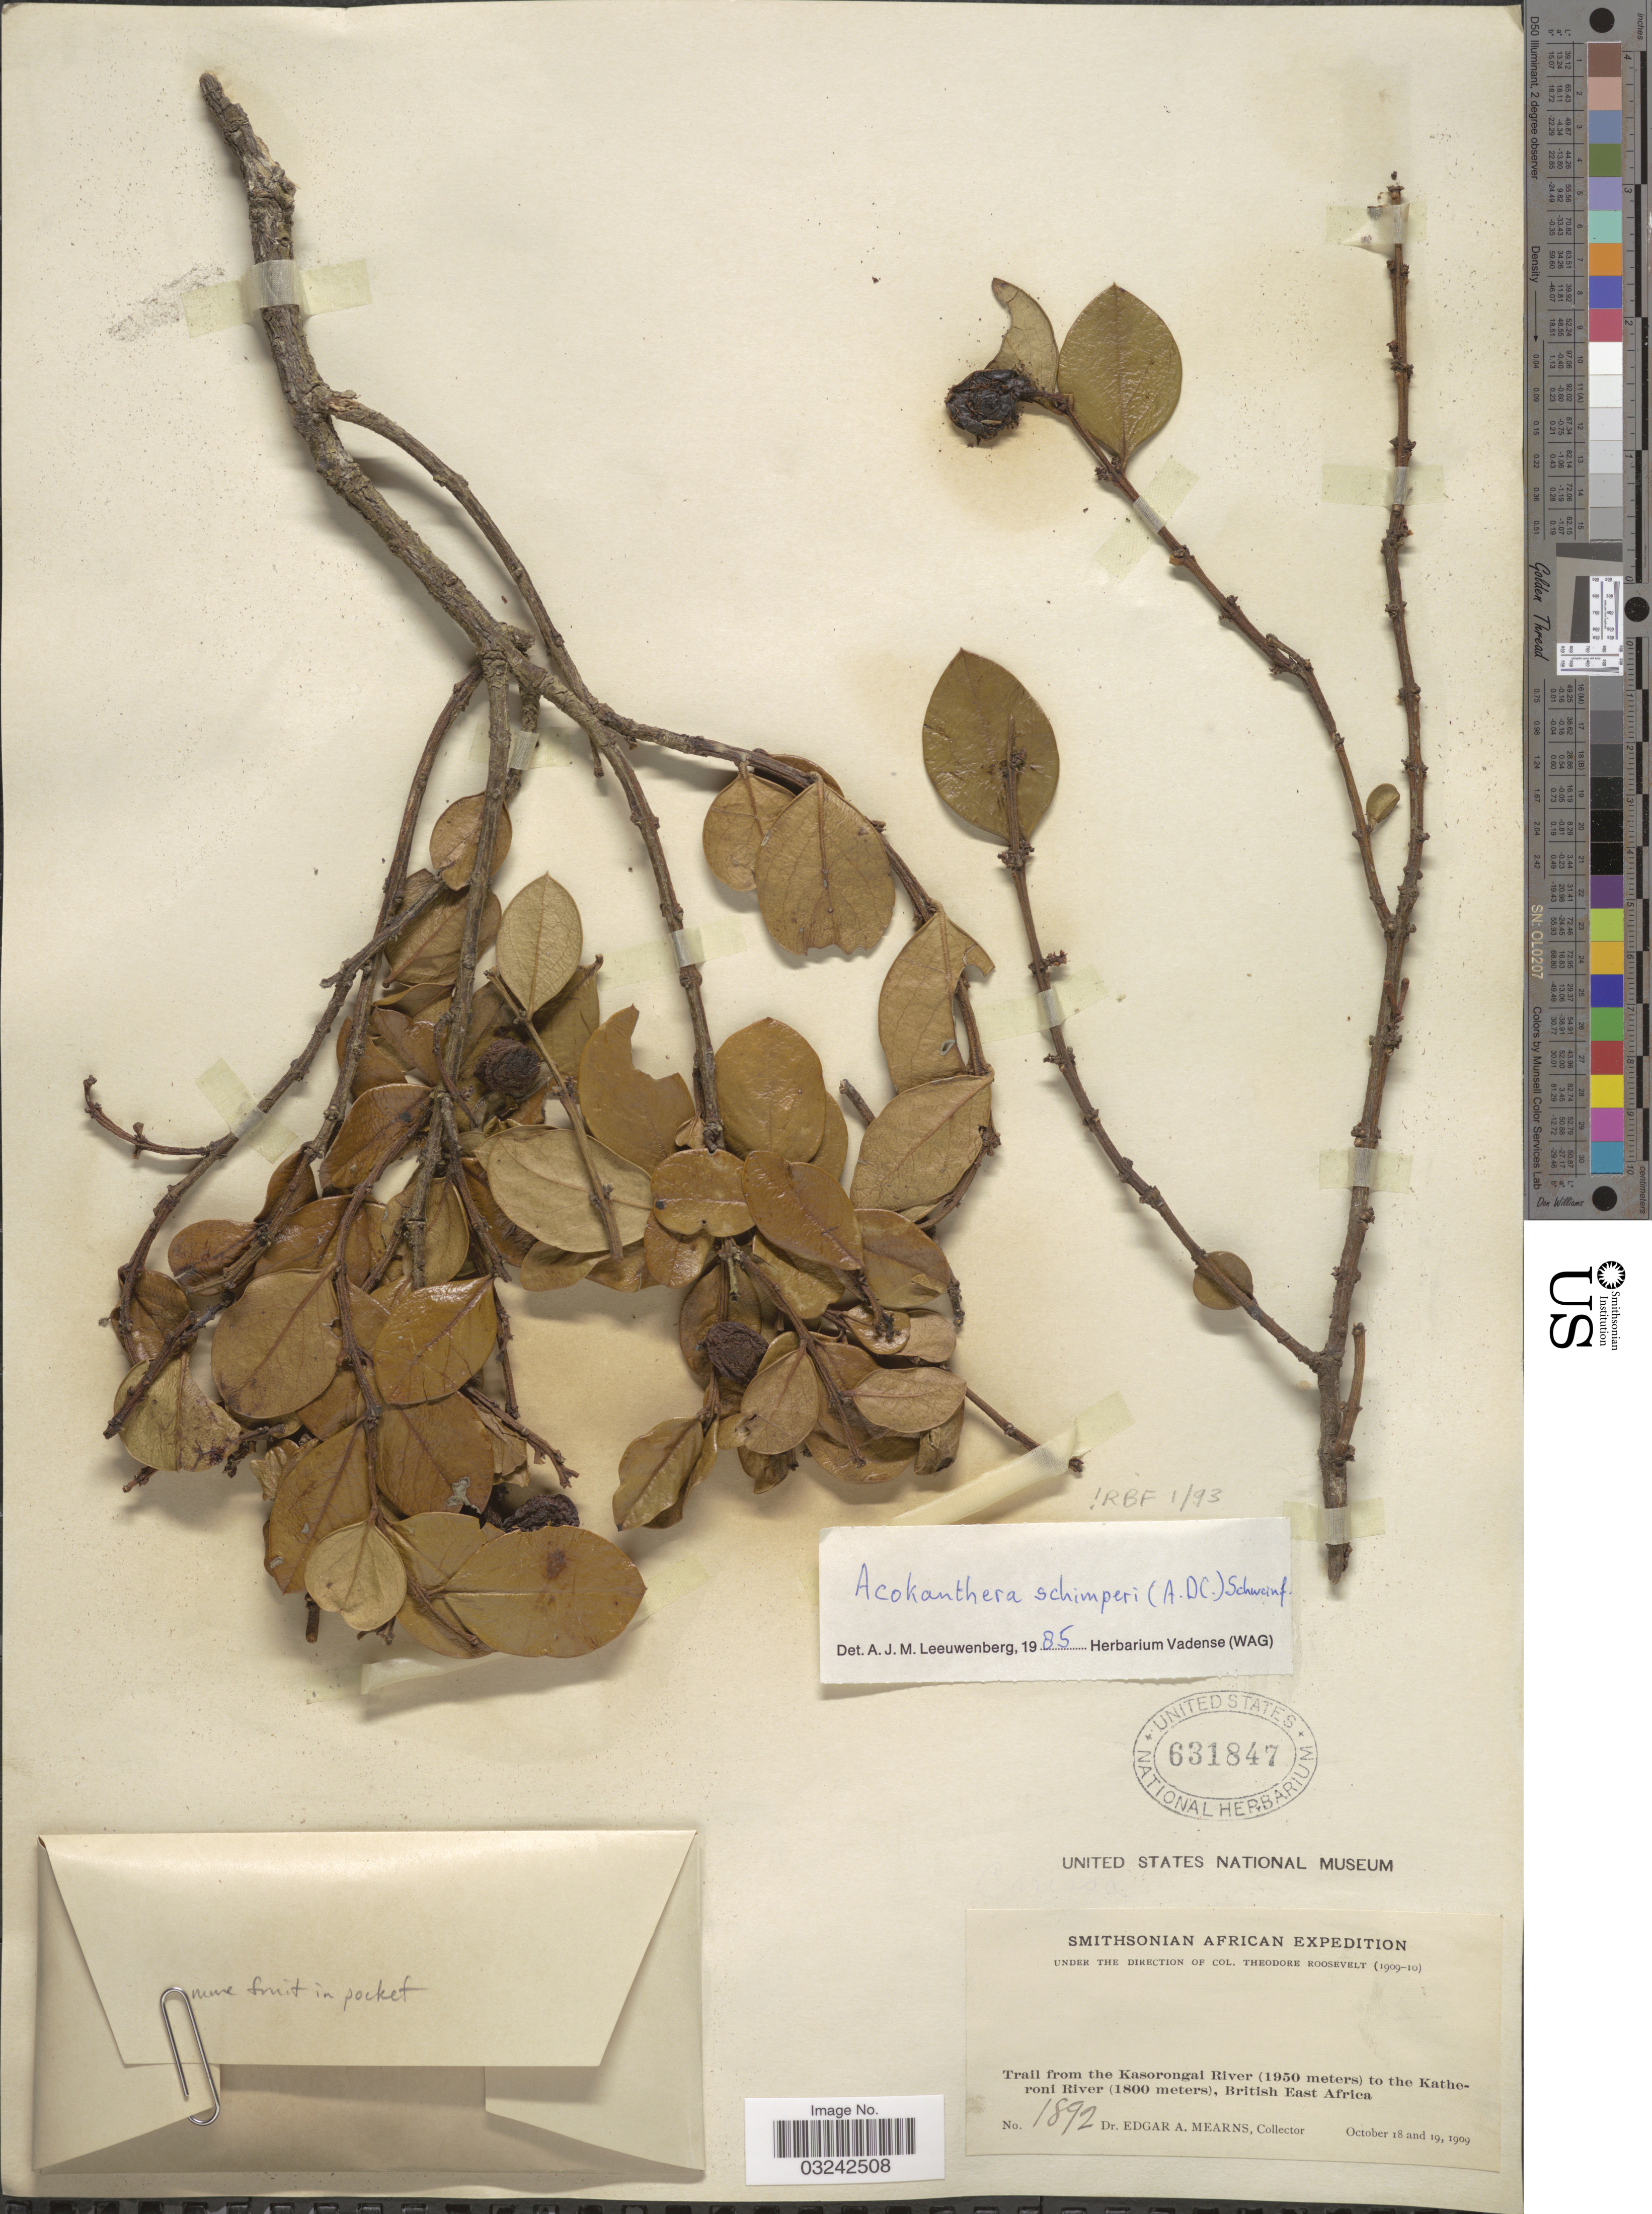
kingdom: Plantae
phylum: Tracheophyta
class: Magnoliopsida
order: Gentianales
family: Apocynaceae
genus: Acokanthera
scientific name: Acokanthera schimperi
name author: (DC.) Schweinf.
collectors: E. A. Mearns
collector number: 1892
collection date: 1909-10-18/1909-10-19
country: Kenya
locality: Trail from the Kasorongai River to the Katheroni River, British East Africa.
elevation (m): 1800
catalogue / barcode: US 631847